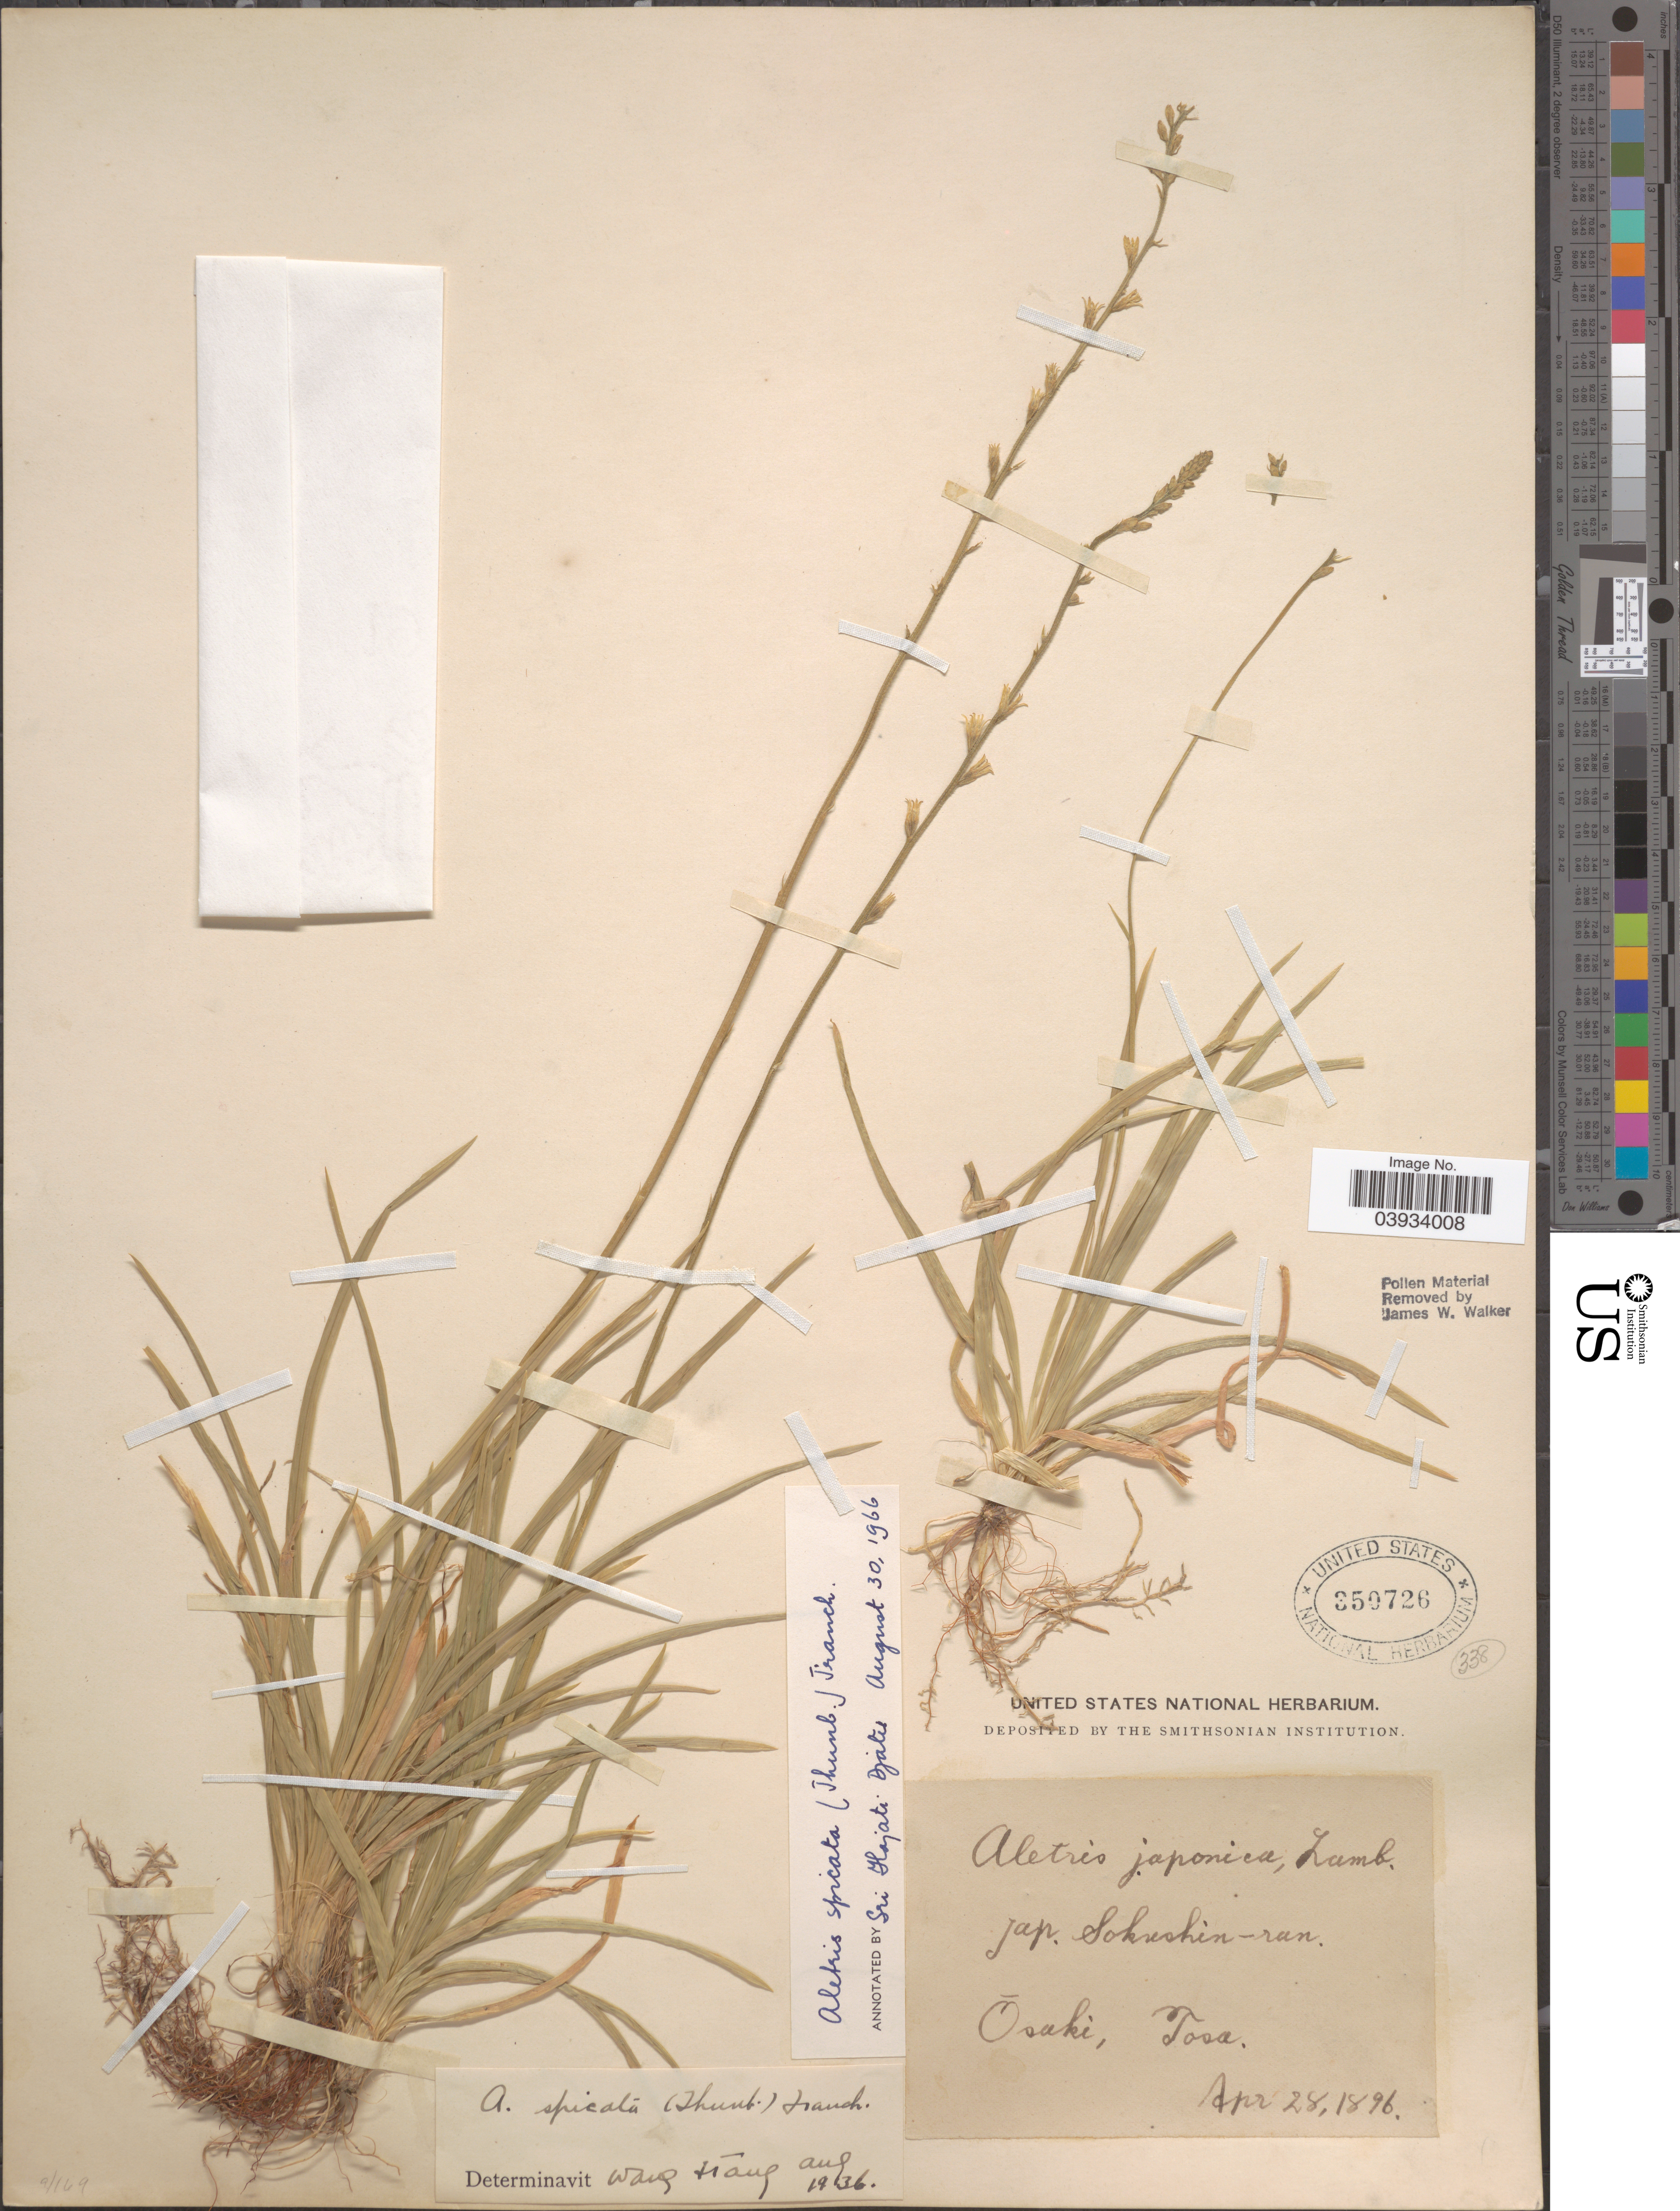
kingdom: Plantae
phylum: Tracheophyta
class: Liliopsida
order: Dioscoreales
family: Nartheciaceae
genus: Aletris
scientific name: Aletris spicata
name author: (Thunb.) Franch.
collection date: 1896-04-28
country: Japan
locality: Osaki, Tosa.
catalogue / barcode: US 350726